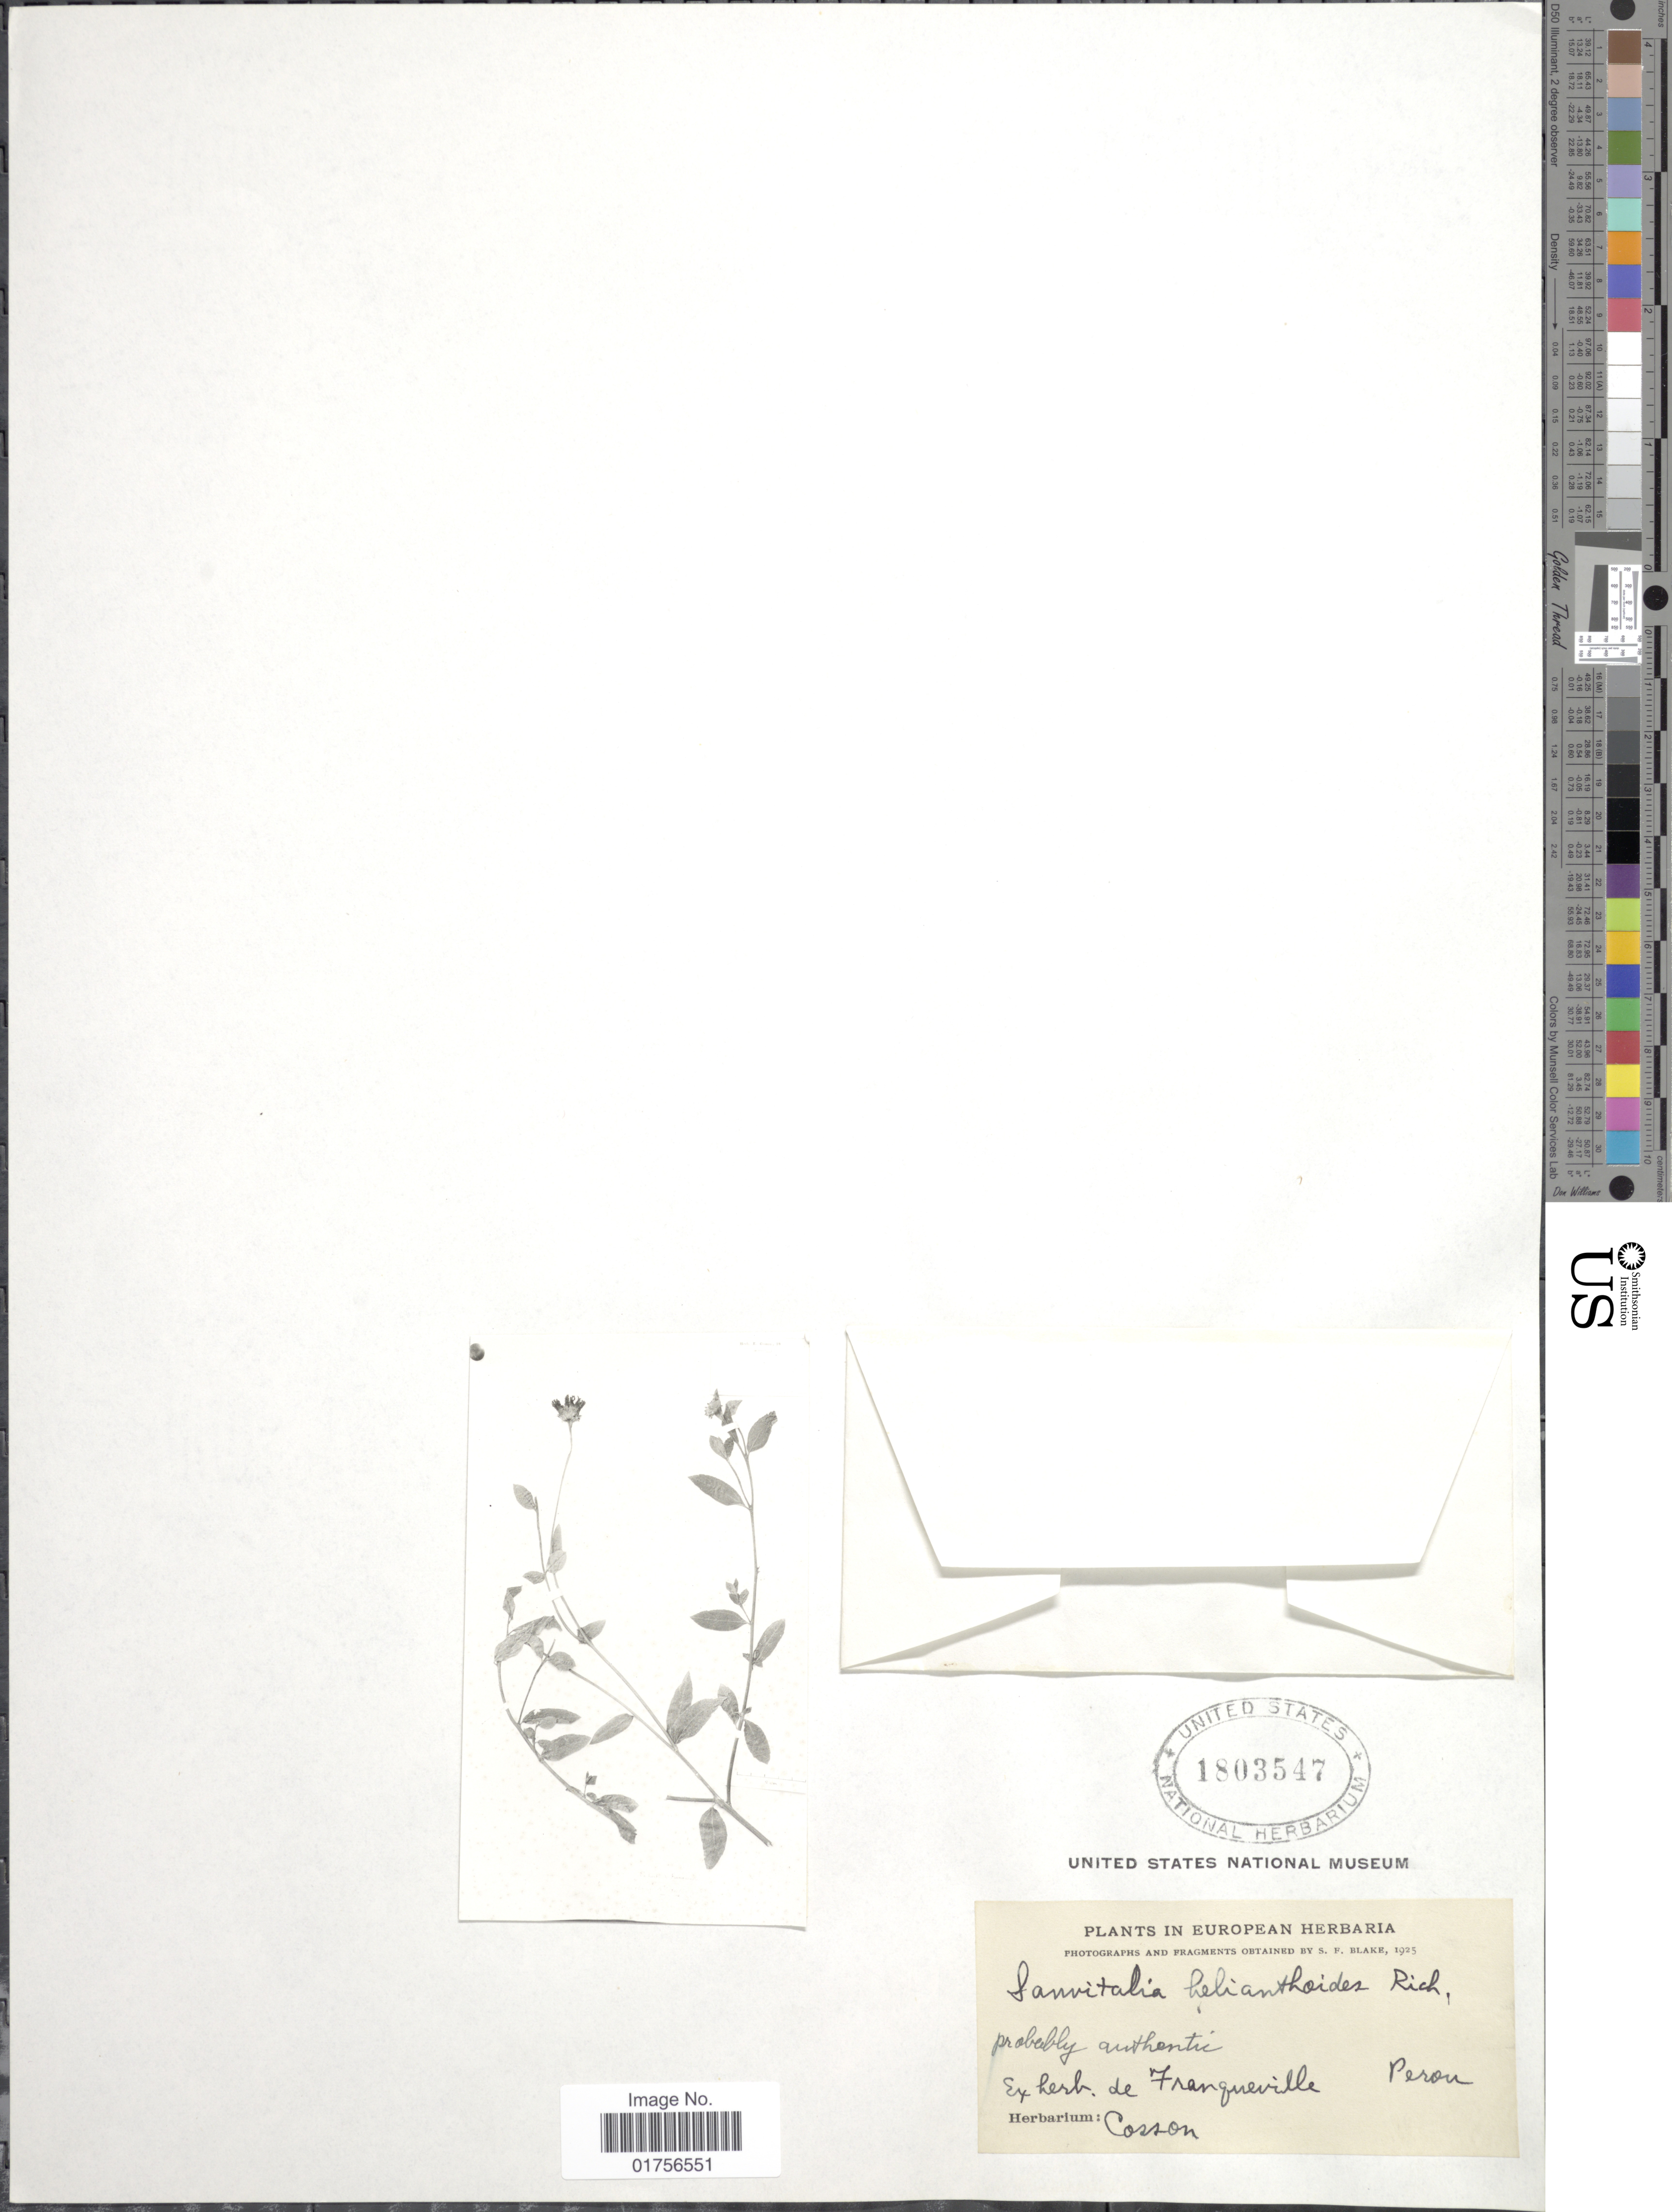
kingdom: Plantae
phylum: Tracheophyta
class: Magnoliopsida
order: Asterales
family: Asteraceae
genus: Sanvitalia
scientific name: Sanvitalia helianthoides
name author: Rich.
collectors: ex herb. de Franqueville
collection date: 1925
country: Peru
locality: Perou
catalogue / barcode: US 1803547